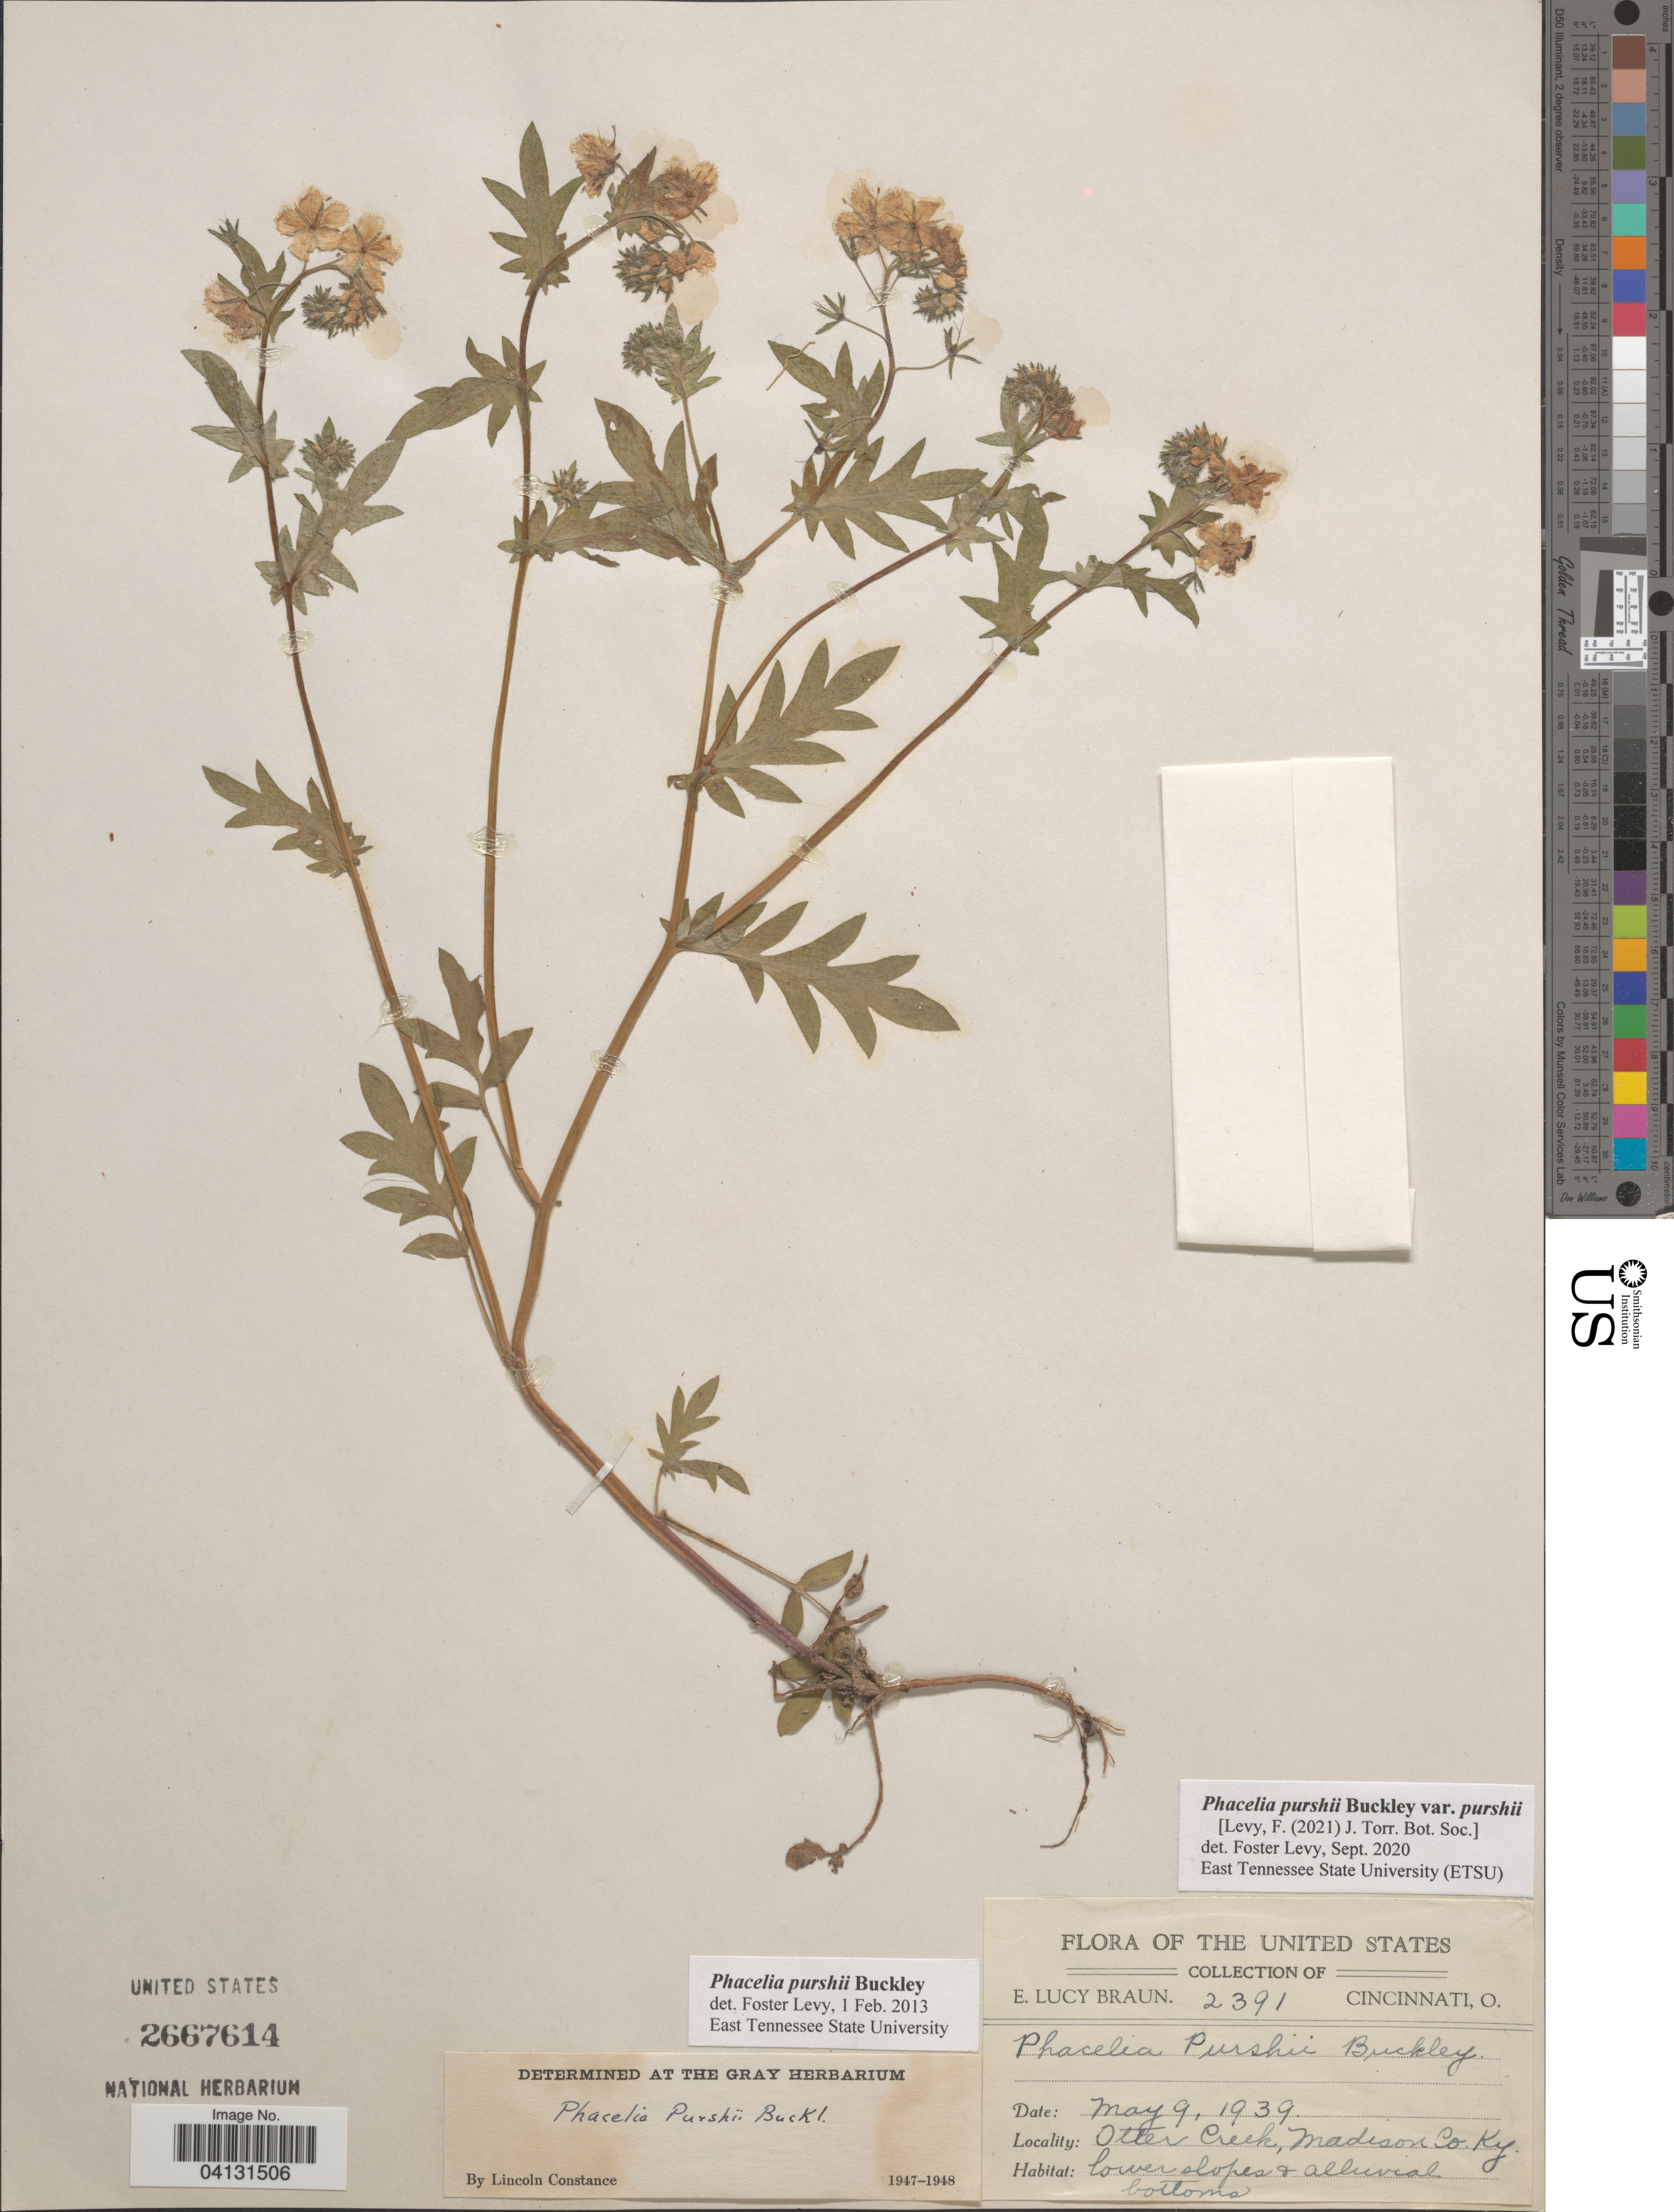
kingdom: Plantae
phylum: Tracheophyta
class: Magnoliopsida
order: Boraginales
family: Hydrophyllaceae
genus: Phacelia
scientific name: Phacelia purshii var. purshii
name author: Buckley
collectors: E. L. Braun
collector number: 2391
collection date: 1939-05-09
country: United States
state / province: Kentucky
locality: Otter Creek, Madison Co.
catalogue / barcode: US 2667614